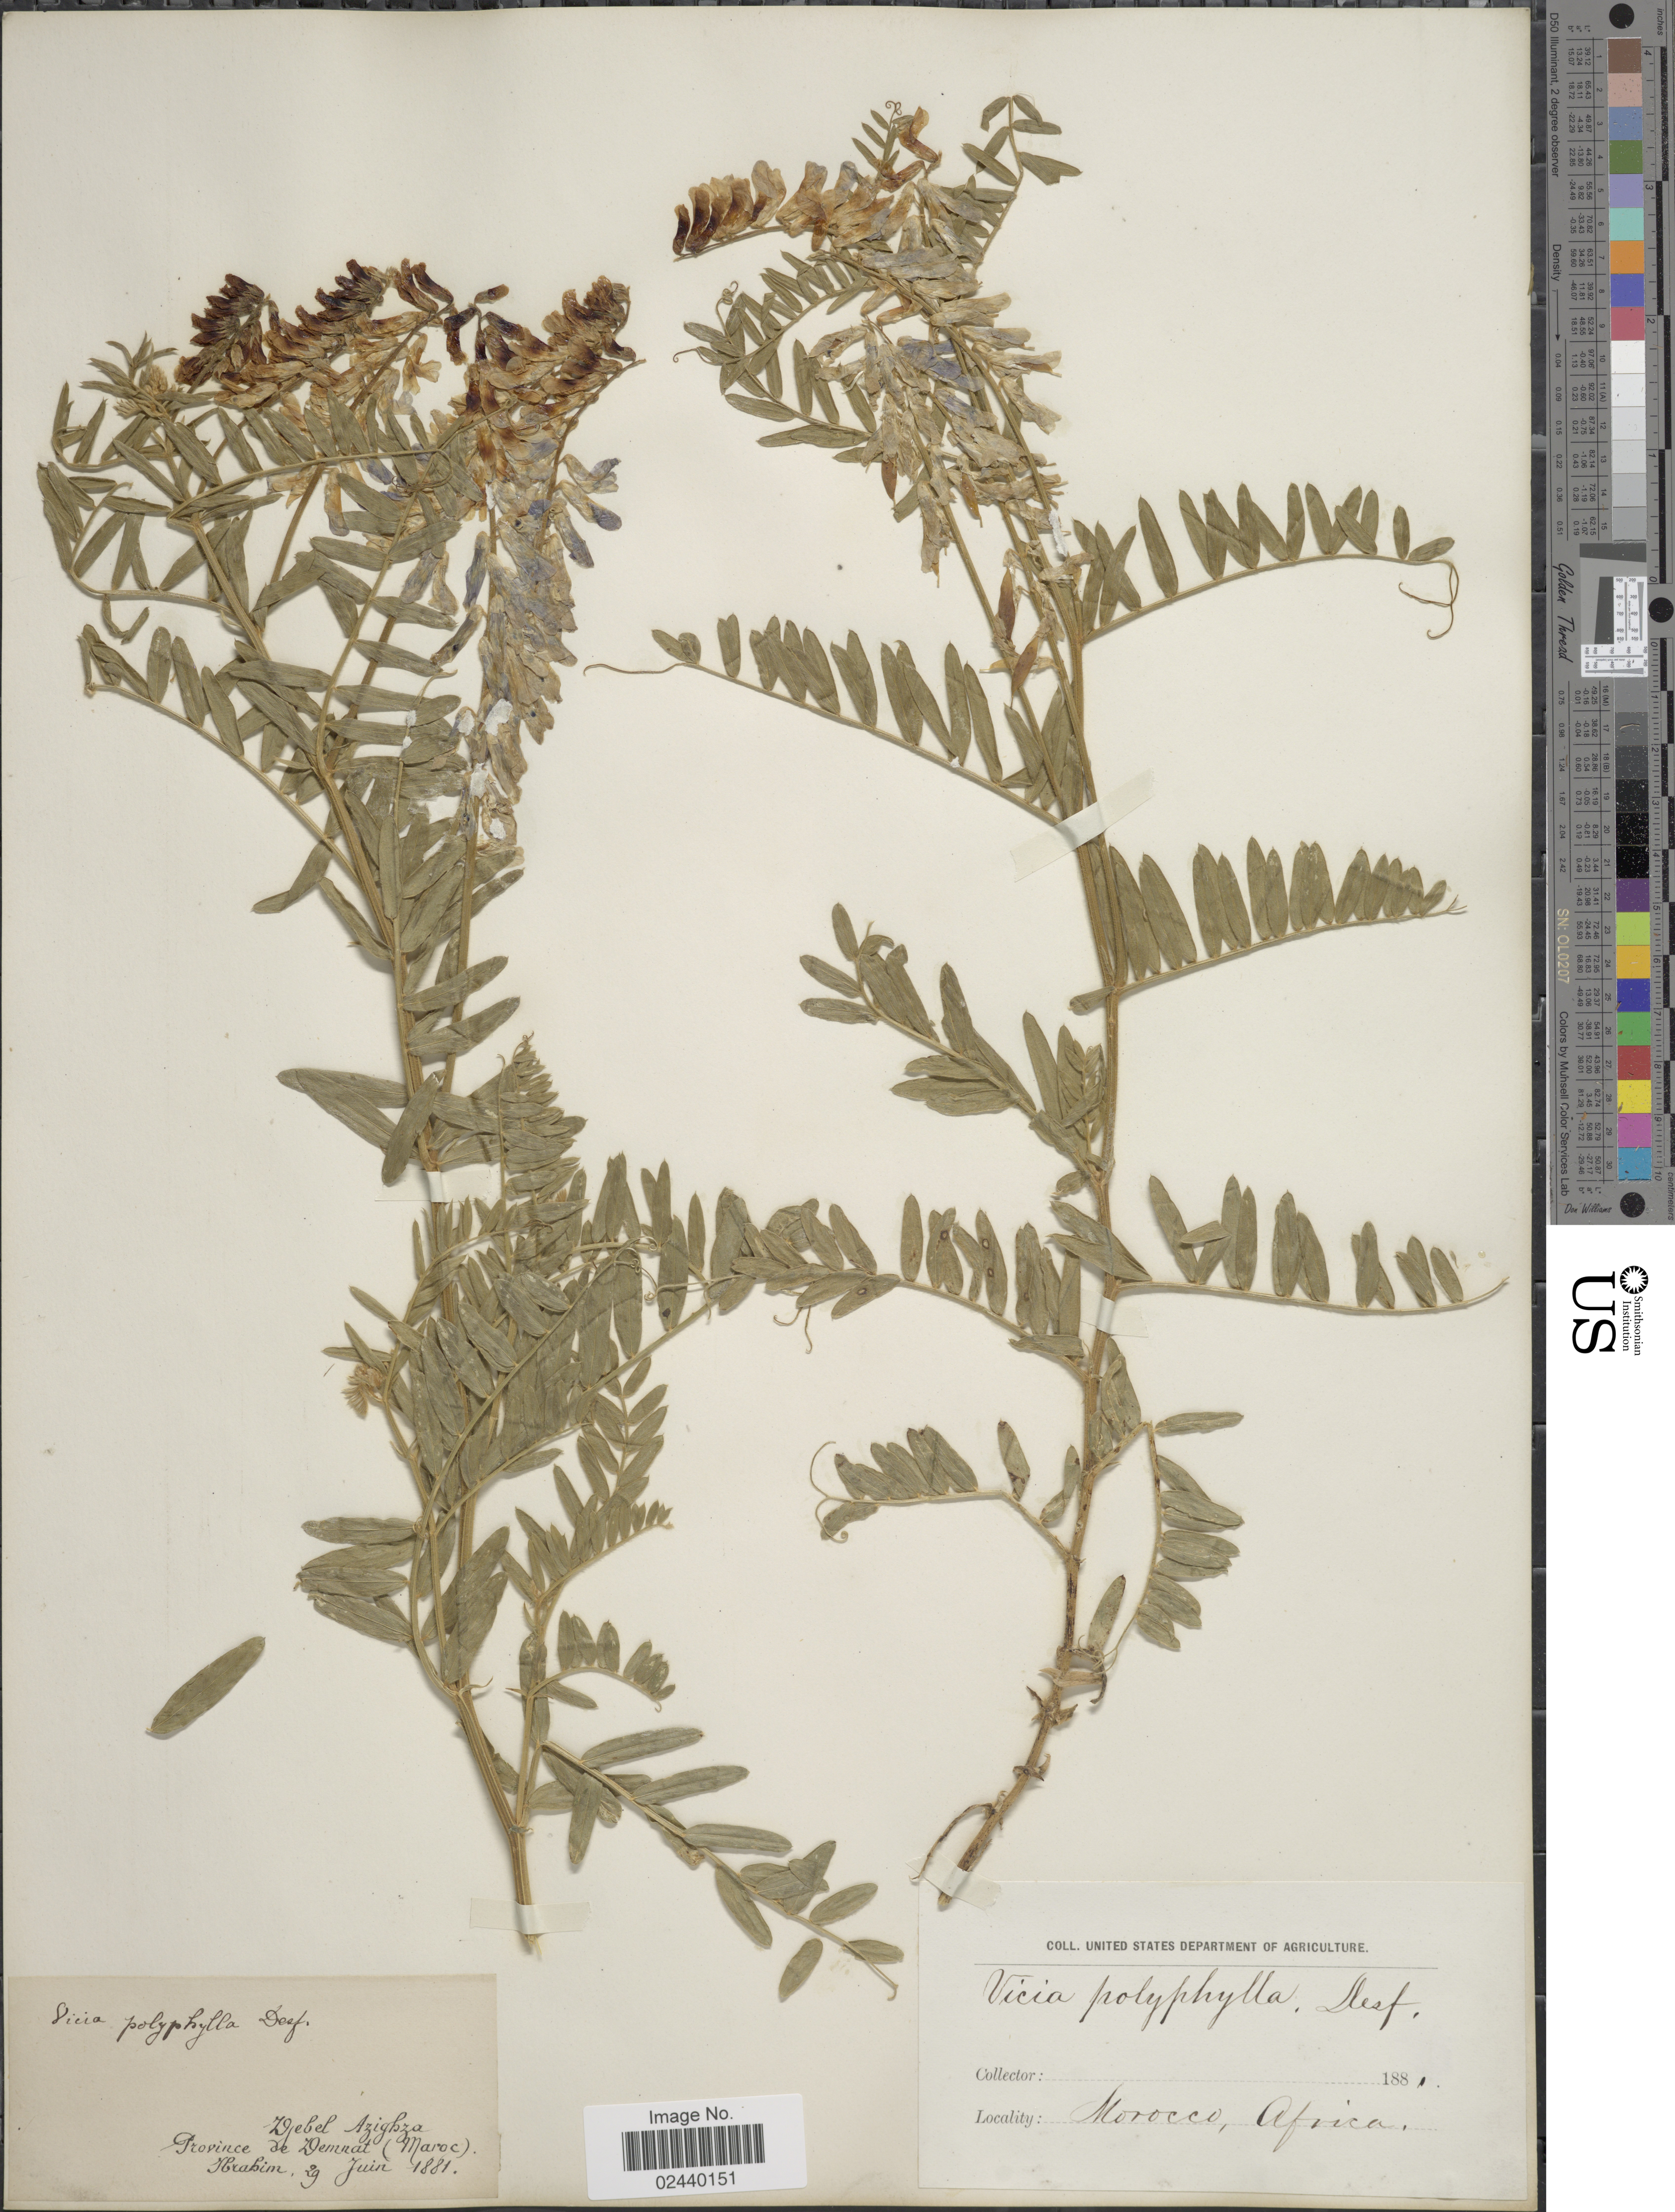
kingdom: Plantae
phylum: Tracheophyta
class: Magnoliopsida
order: Fabales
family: Fabaceae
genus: Vicia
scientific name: Vicia polyphylla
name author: Desf.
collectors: -. Ibrahim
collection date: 1881-06-29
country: Morocco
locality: Djebel Azigbza, Province de Demnat (Maroc).